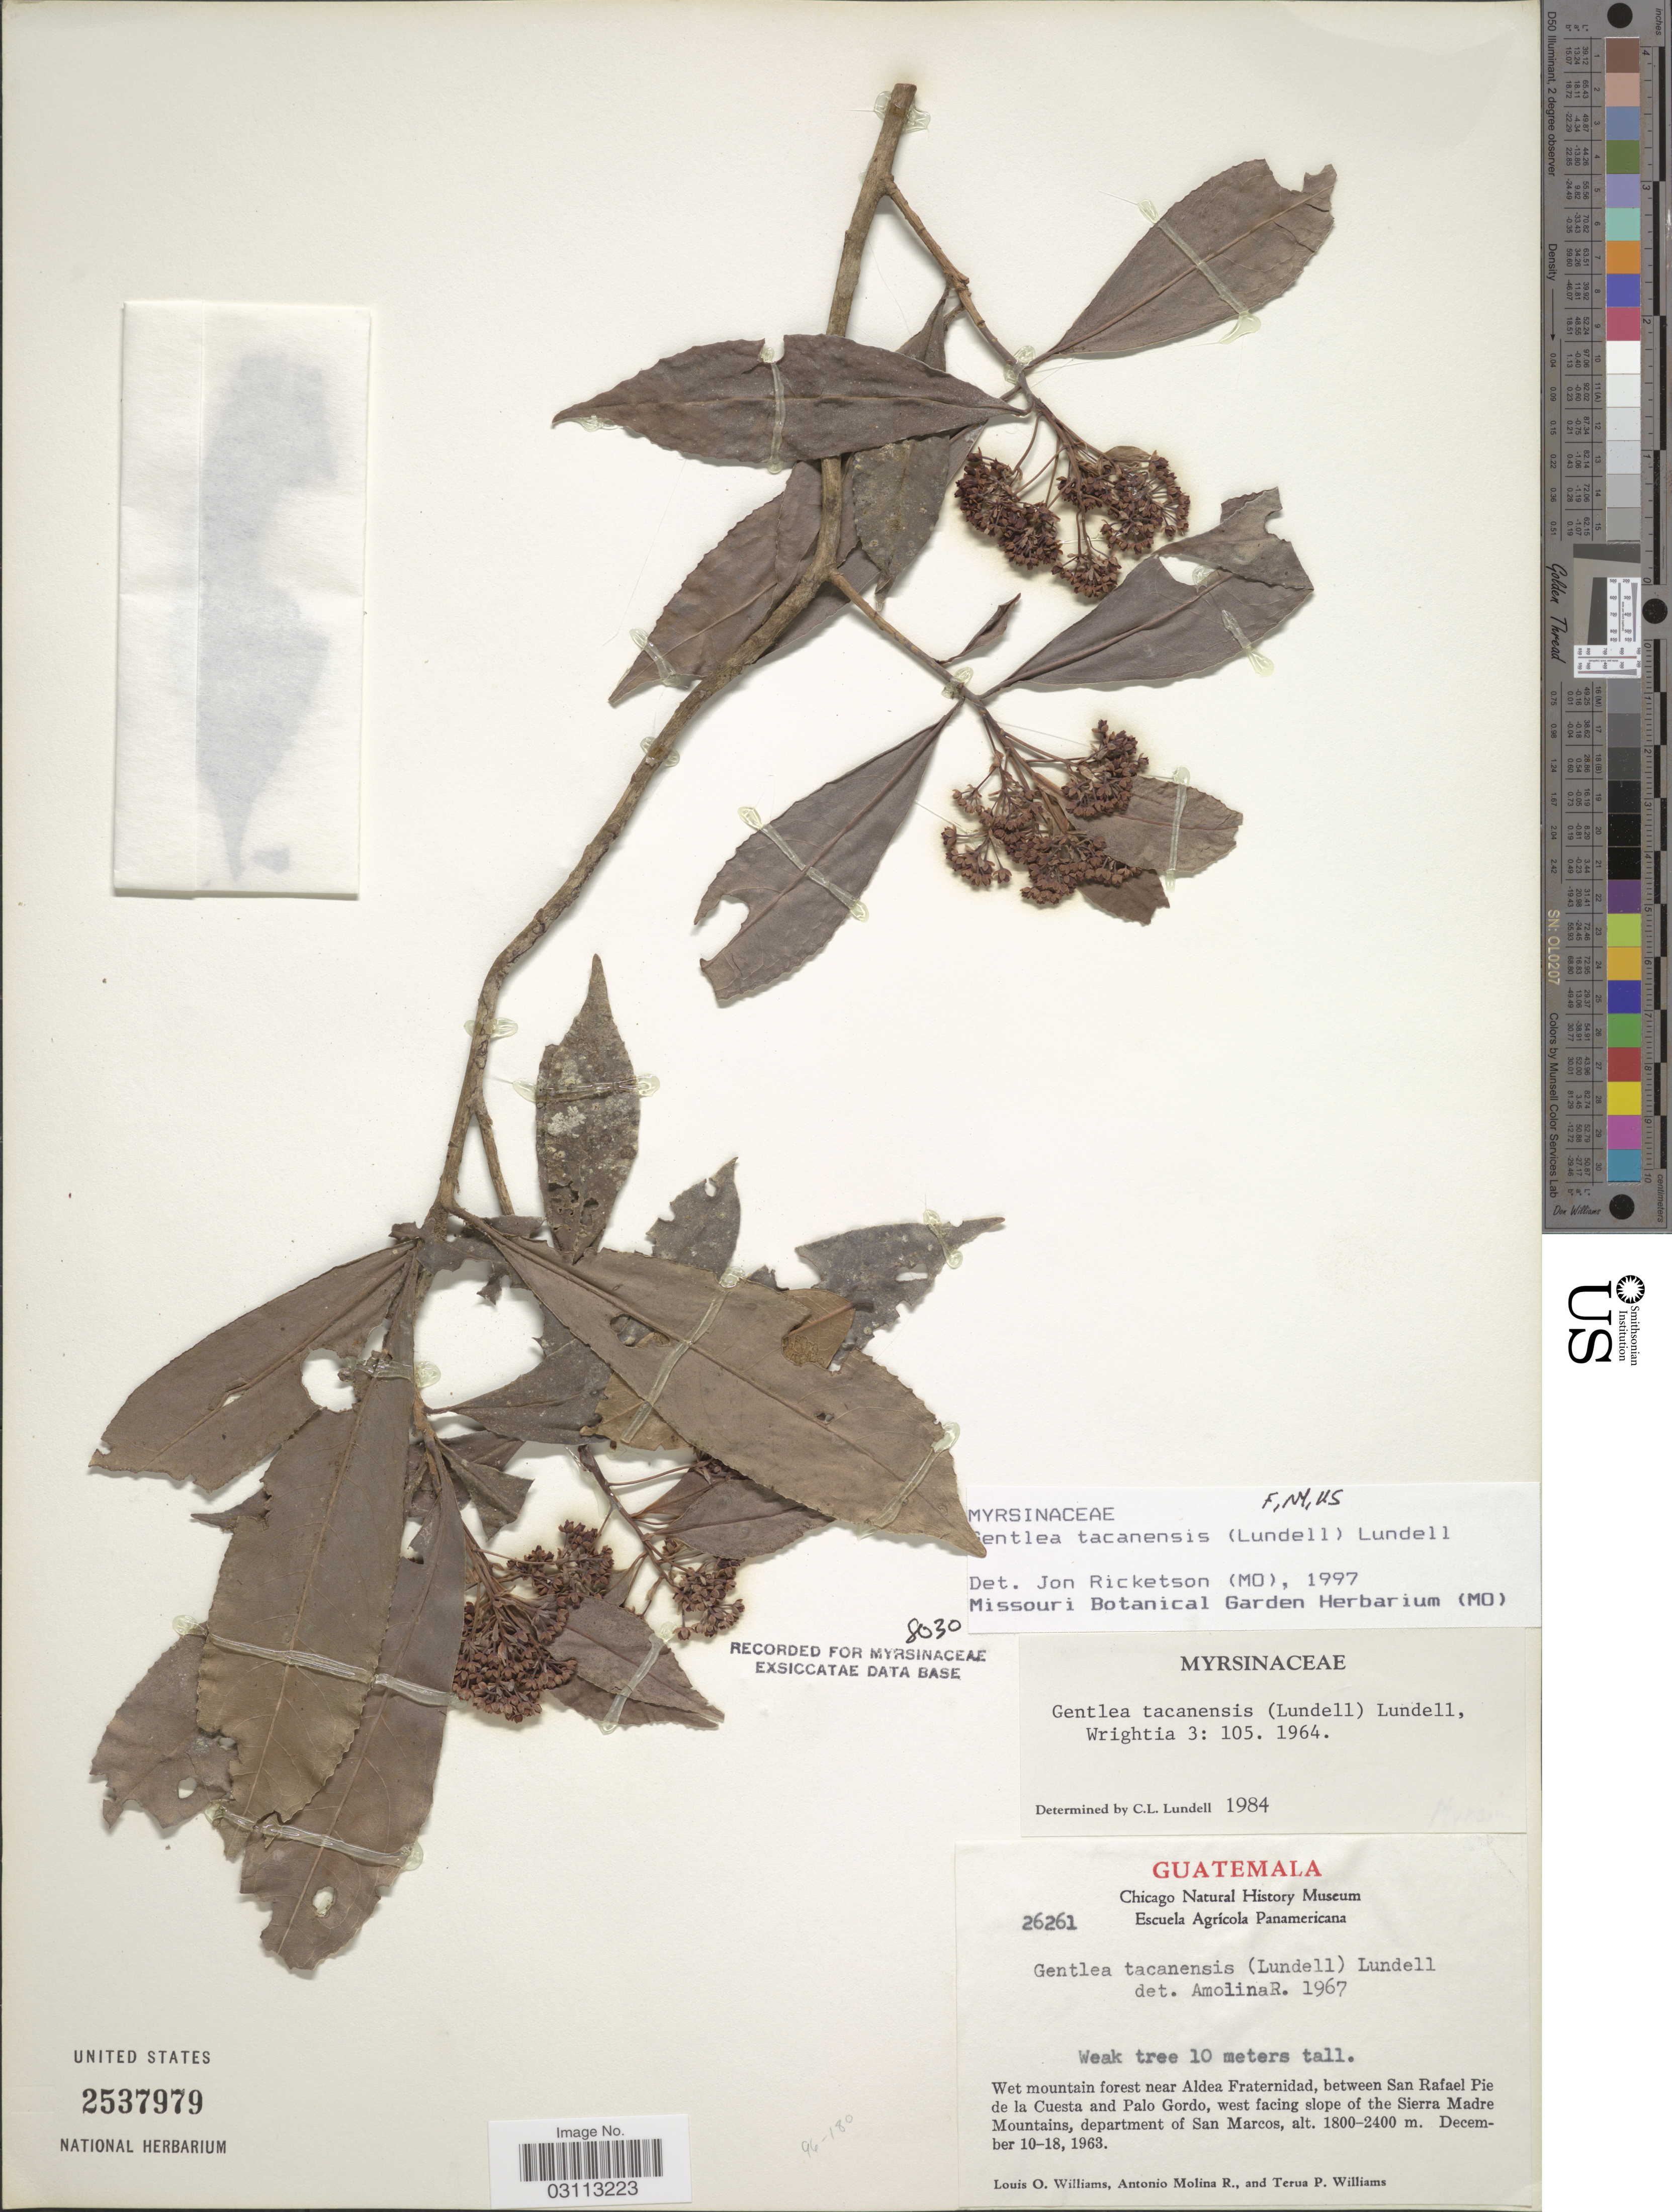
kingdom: Plantae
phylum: Tracheophyta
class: Magnoliopsida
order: Ericales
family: Primulaceae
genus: Gentlea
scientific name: Gentlea tacanensis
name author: (Lundell) Lundell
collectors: L. O. Williams, A. Molina R. & T. Williams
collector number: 26261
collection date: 1963-12-10/1963-12-18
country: Guatemala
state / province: San Marcos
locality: Wet mountain forest near Aldea Fraternidad, between San Rafael Pie de la Cuesta and Palo Gordo, west facing slope of the Sierra Madre Mountains, department of San Marcos.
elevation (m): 1800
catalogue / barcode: US 2537979